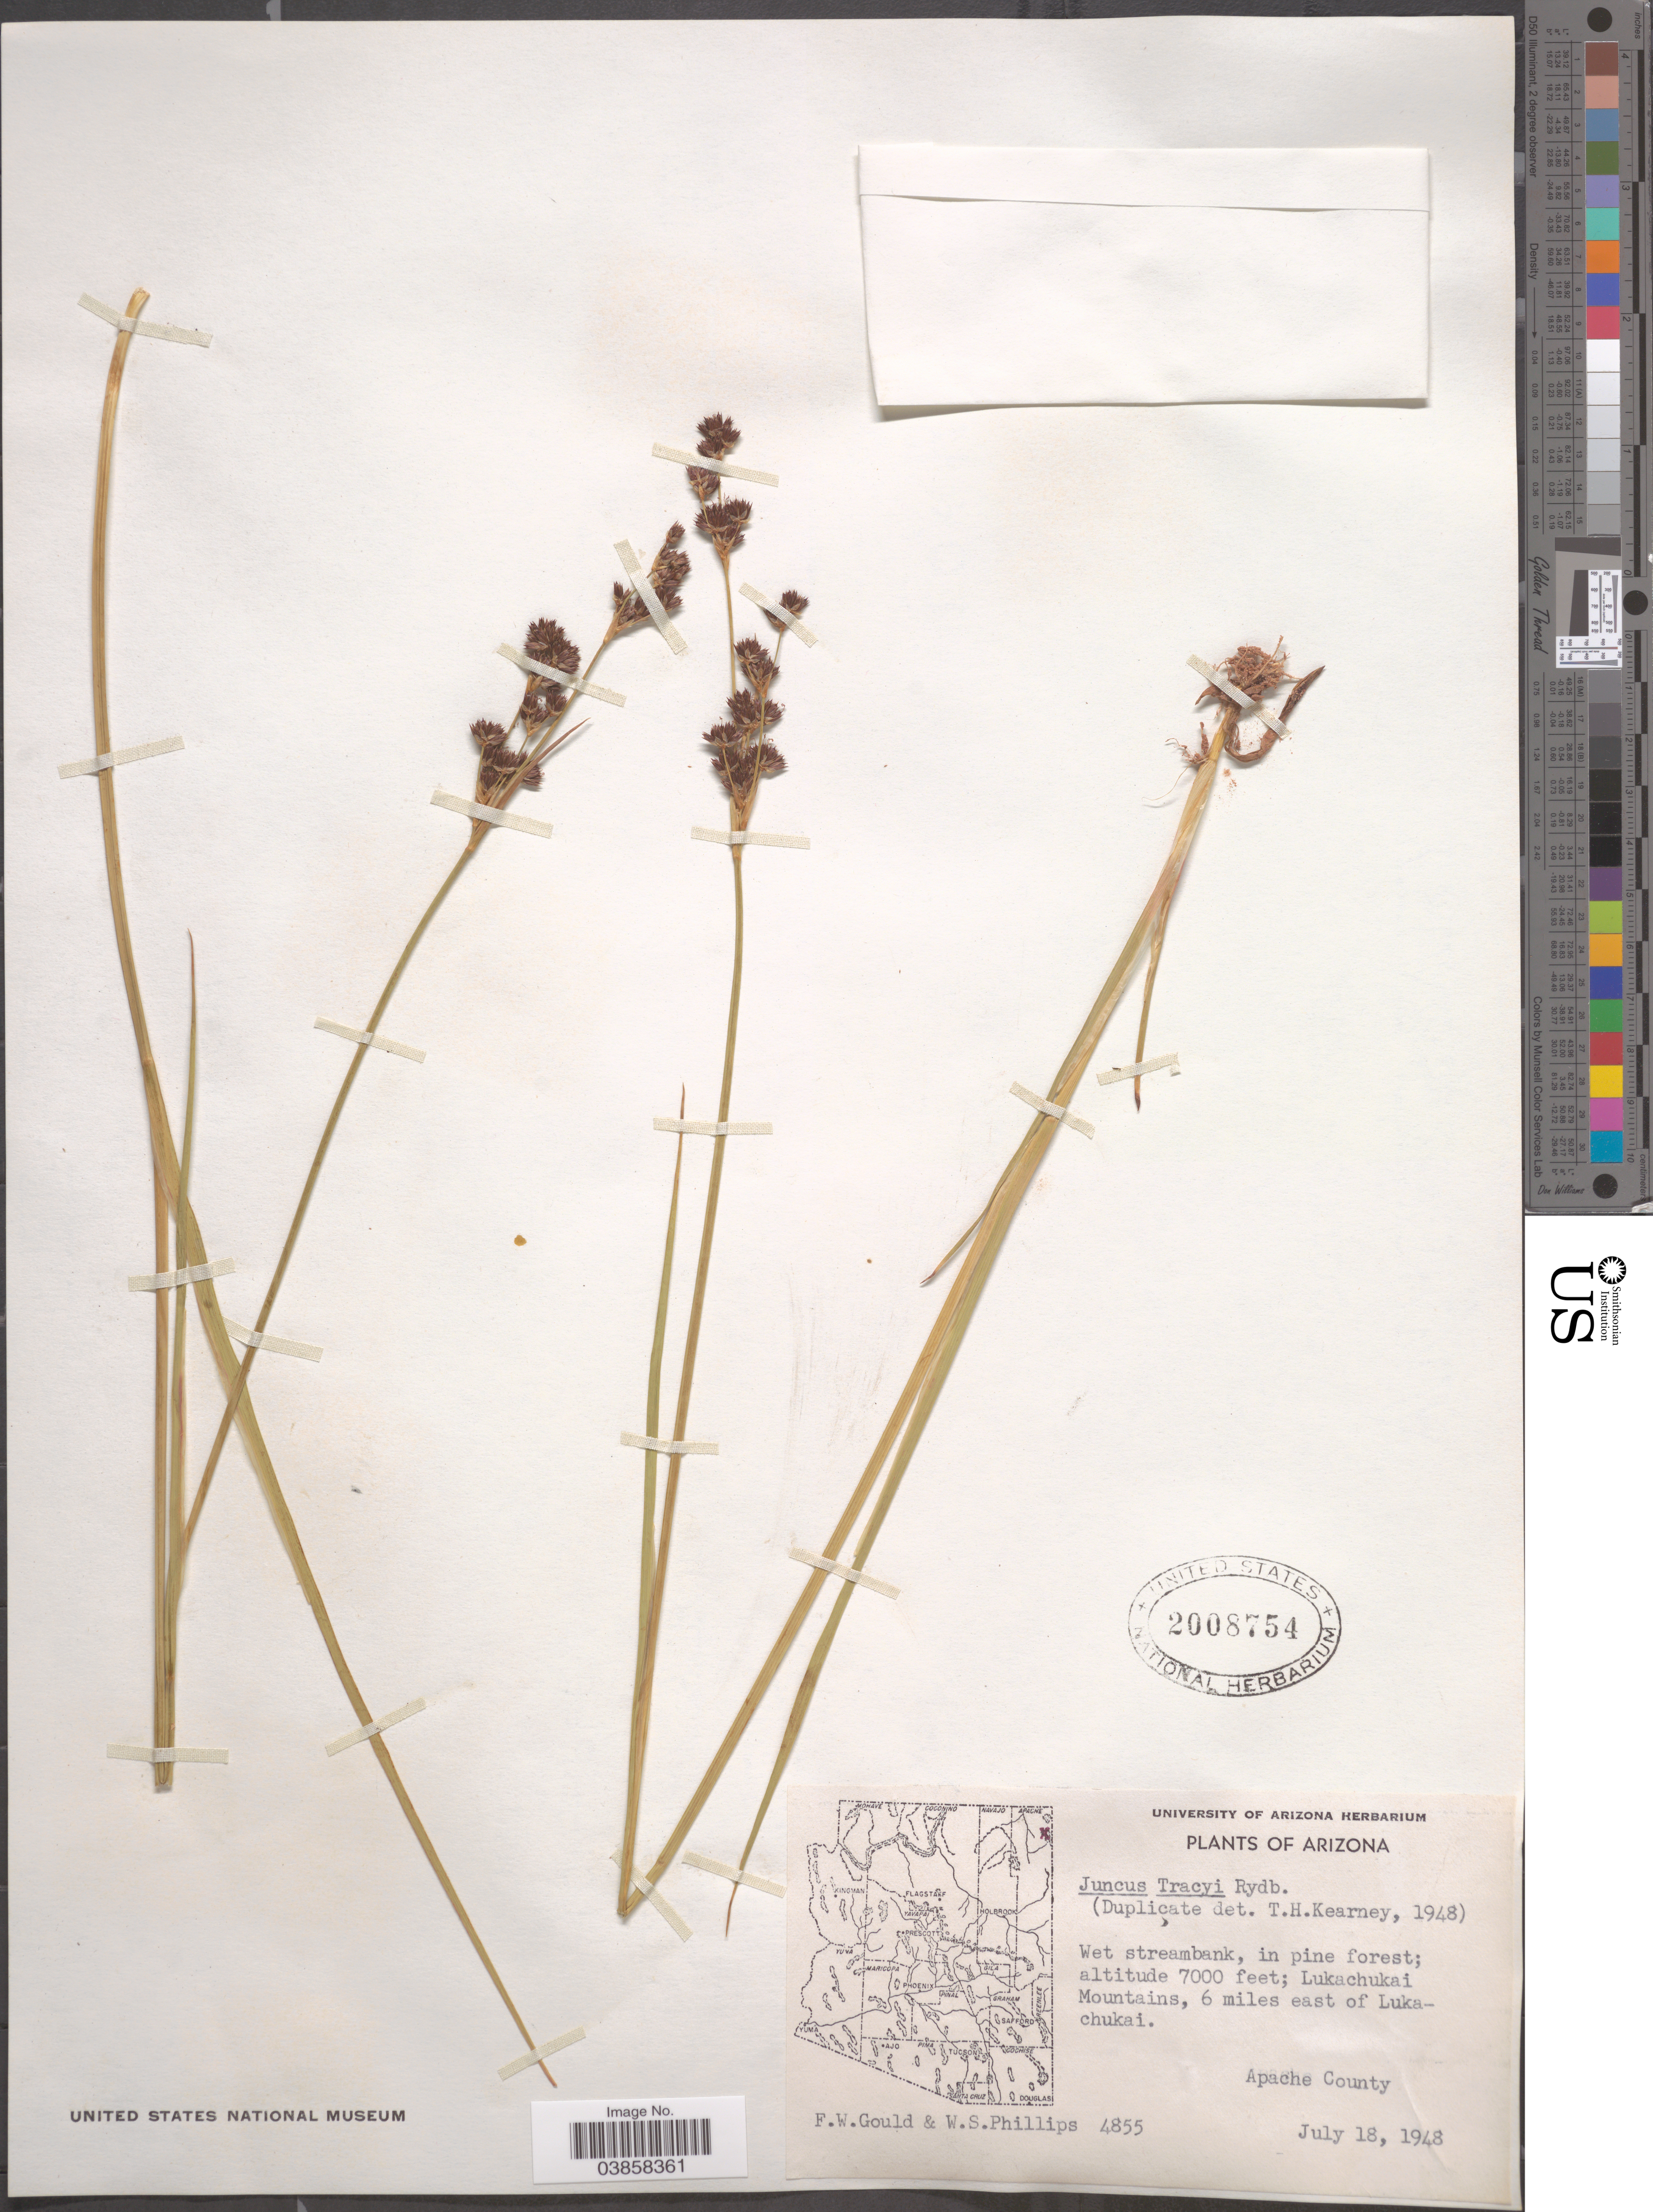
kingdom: Plantae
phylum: Tracheophyta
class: Liliopsida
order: Poales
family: Juncaceae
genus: Juncus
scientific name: Juncus tracyi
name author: Rydb.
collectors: F. W. Gould & W. S. Phillips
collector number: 4855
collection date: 1948-07-18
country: United States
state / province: Arizona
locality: Lukachukai Mountains, 6 miles east of Lukachukai. Apache County.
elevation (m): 2134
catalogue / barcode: US 2008754